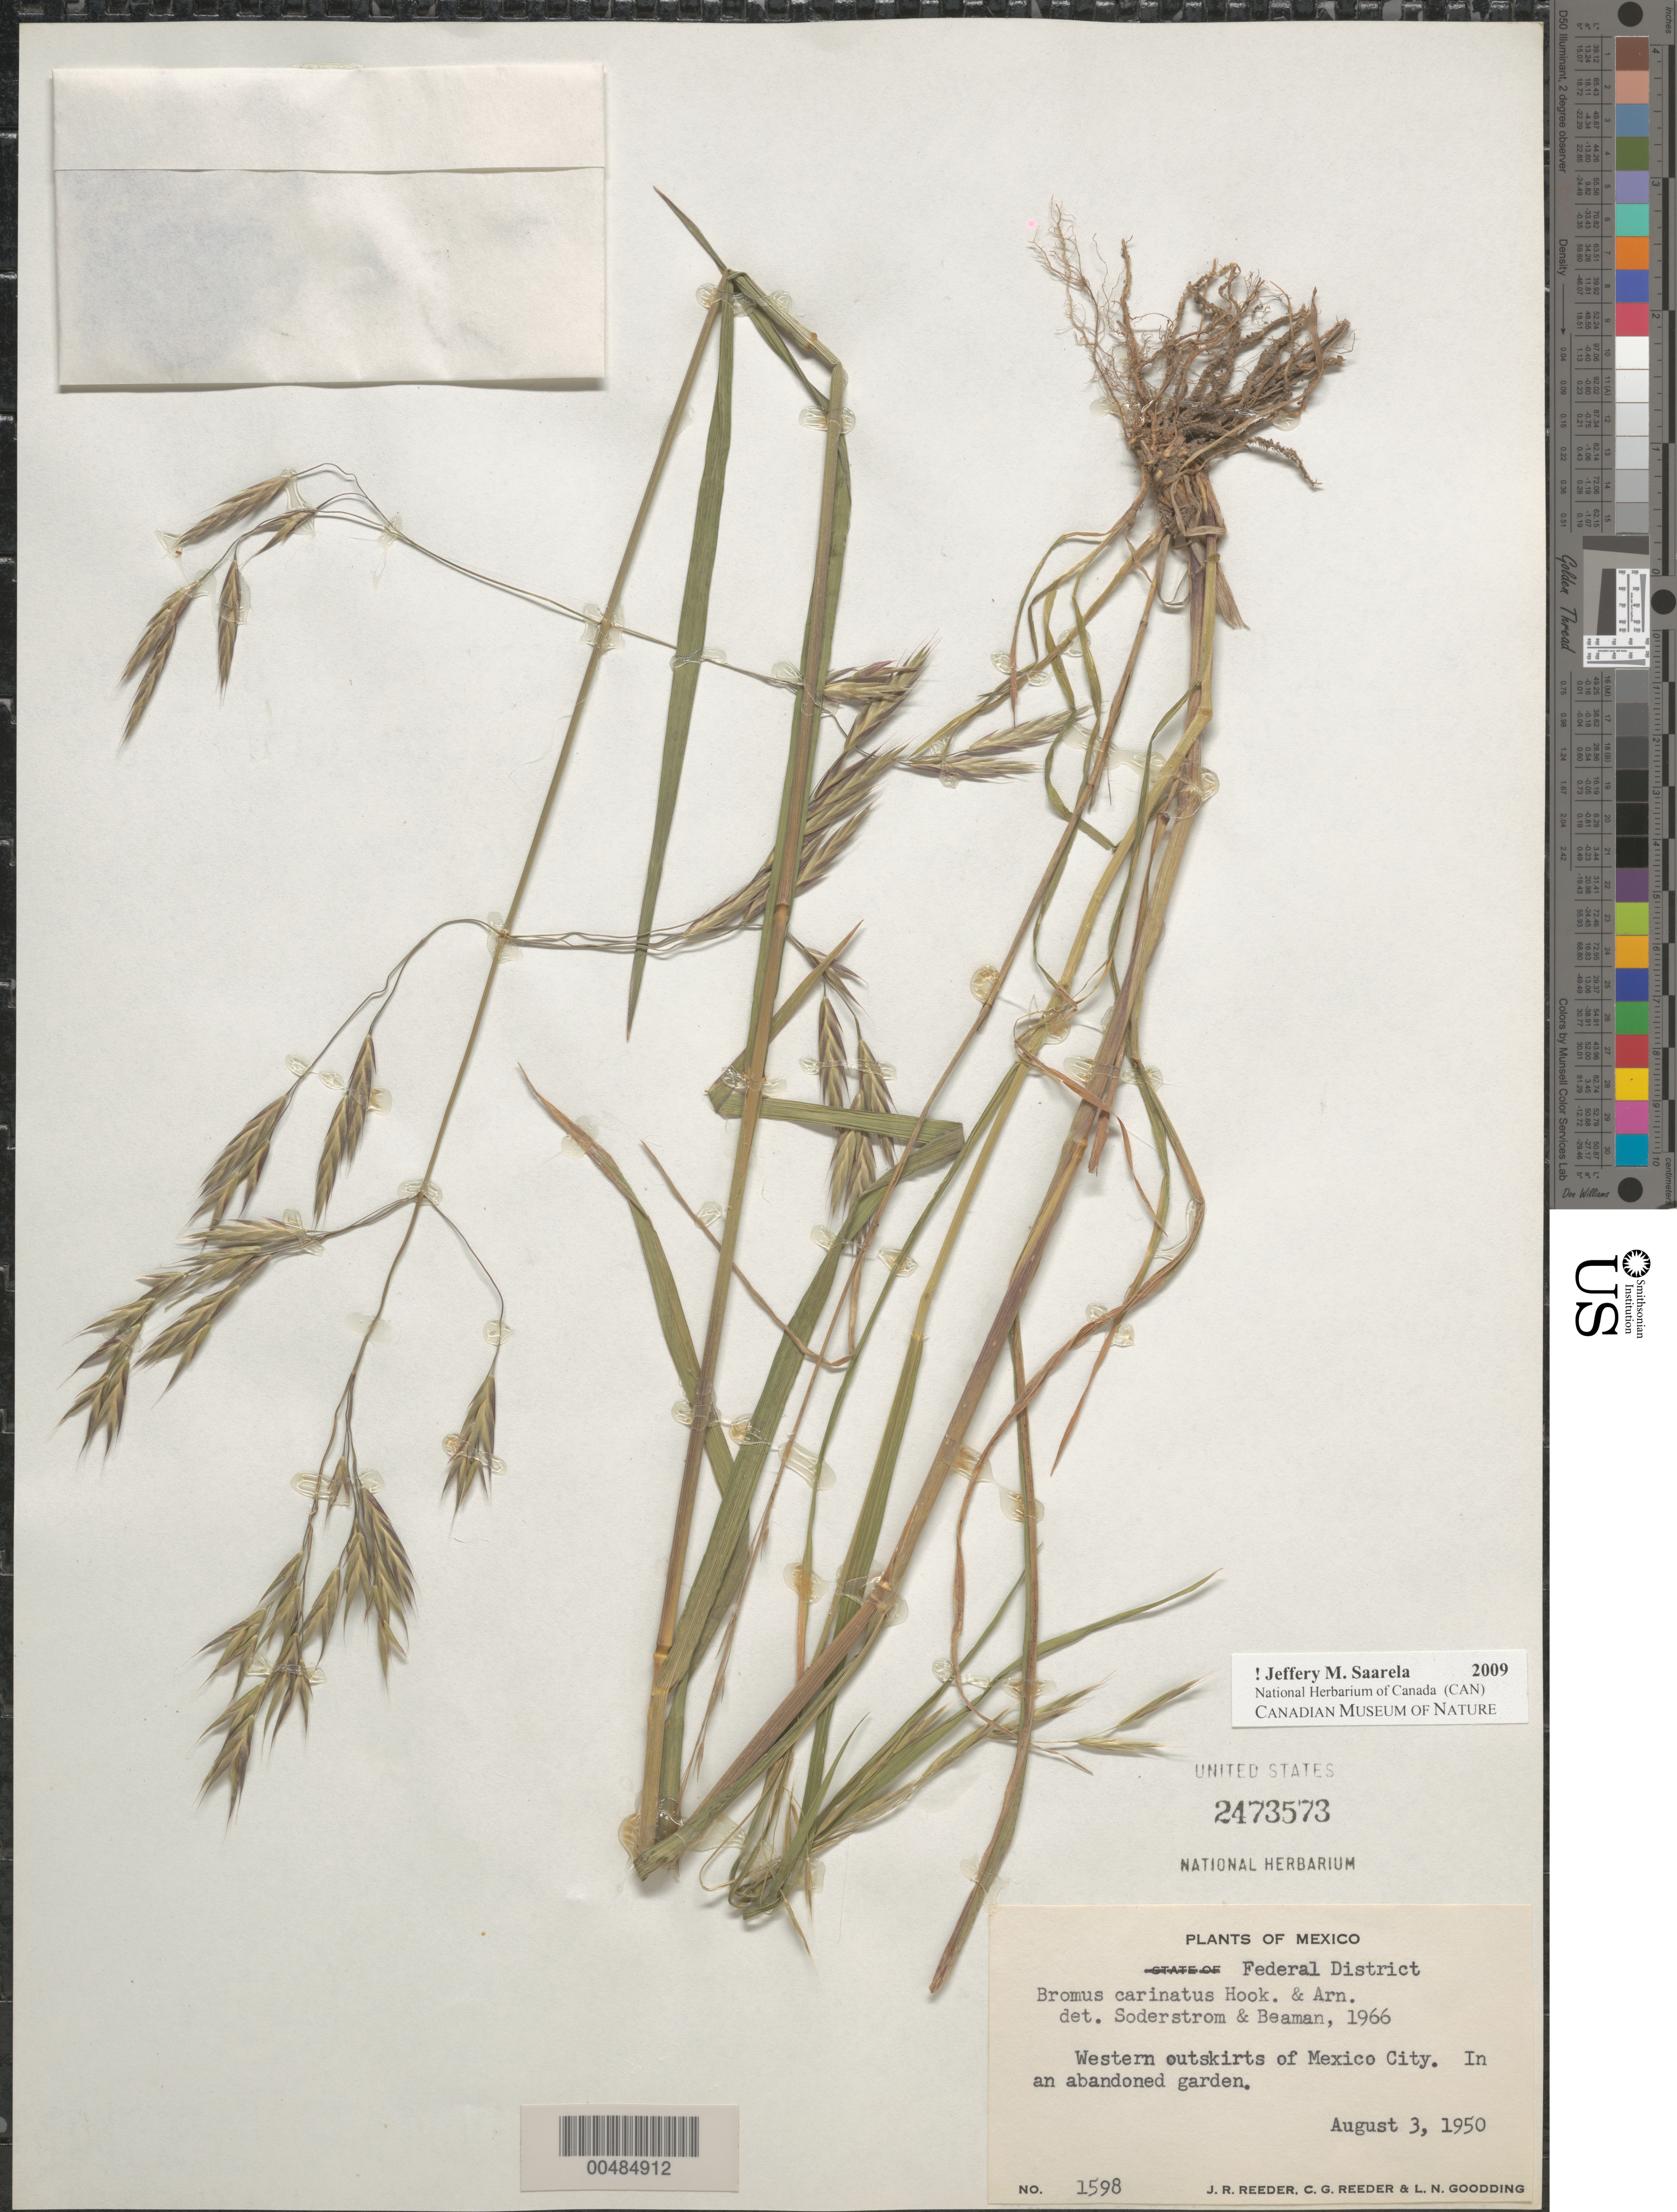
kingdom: Plantae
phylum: Tracheophyta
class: Liliopsida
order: Poales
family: Poaceae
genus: Bromus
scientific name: Bromus carinatus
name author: Hook. & Arn.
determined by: Soderstrom, T. R.; Beaman, J. H.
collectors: J. R. Reeder, C. G. Reeder & L. N. Goodding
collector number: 1598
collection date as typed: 3 Aug 1950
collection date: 1950-08-03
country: Mexico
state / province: Distrito Federal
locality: Western outskirts of Mexico City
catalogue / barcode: US 2473573